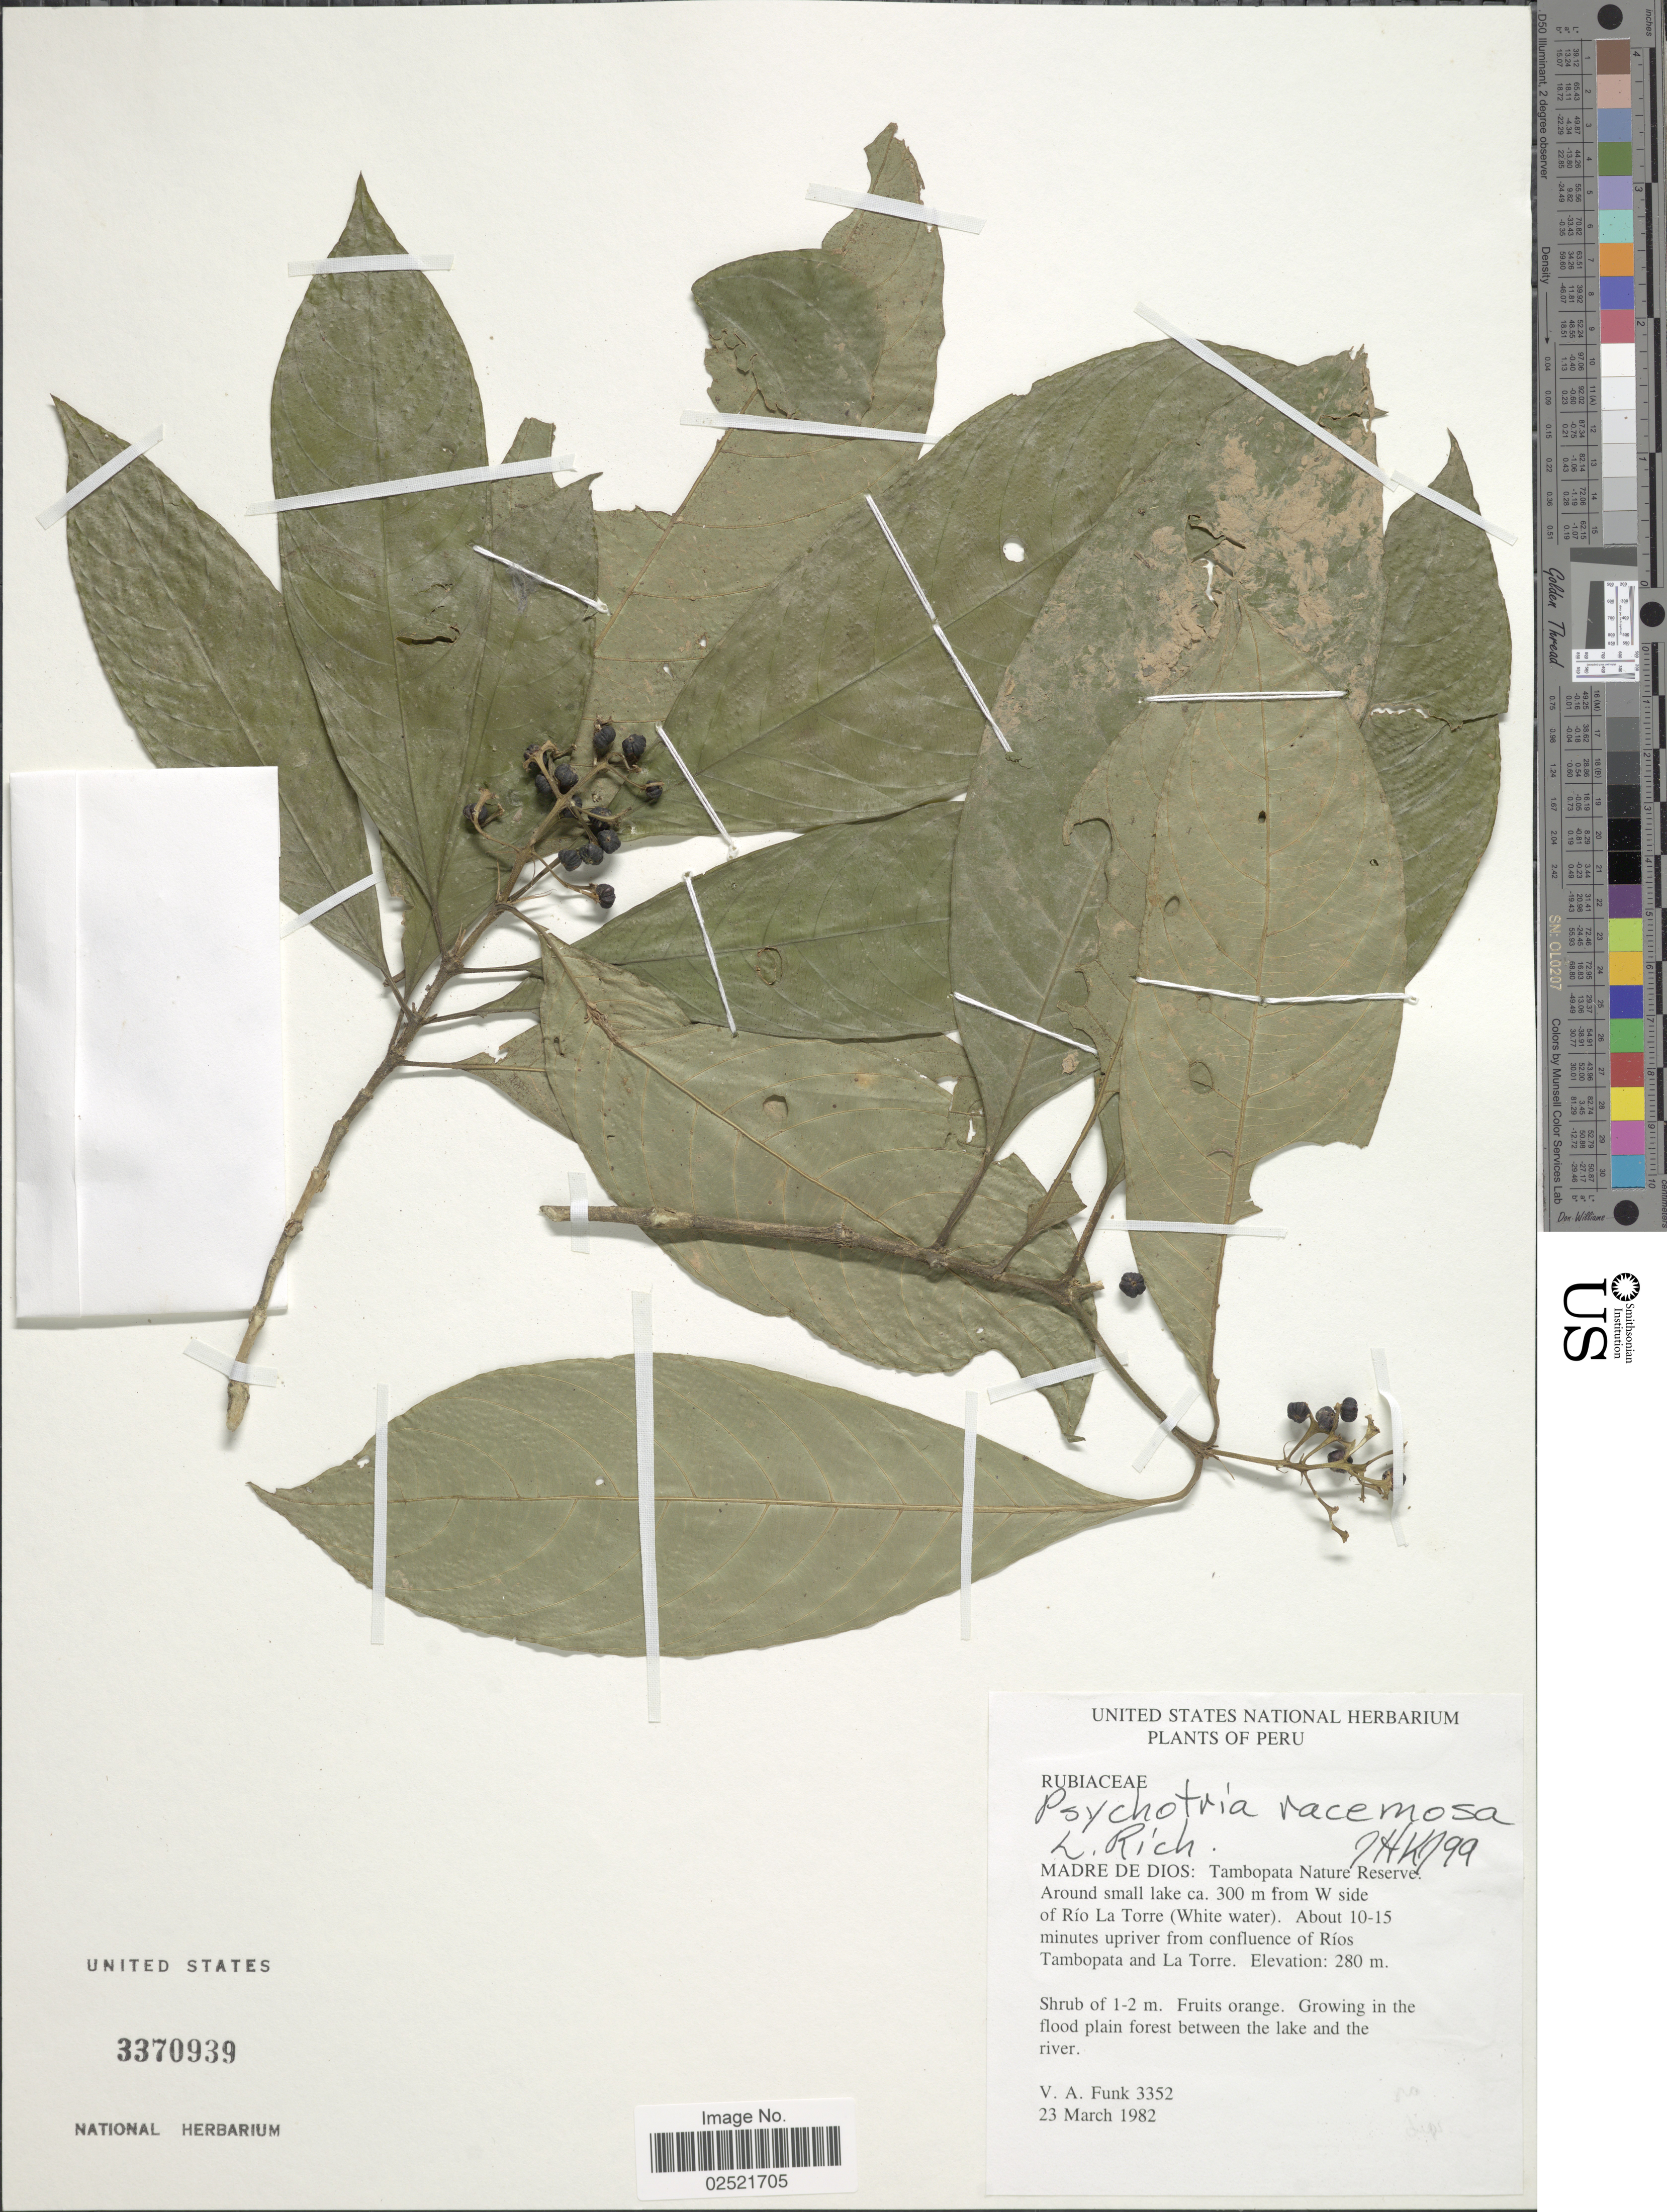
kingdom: Plantae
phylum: Tracheophyta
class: Magnoliopsida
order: Gentianales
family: Rubiaceae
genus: Psychotria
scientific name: Psychotria racemosa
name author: (Aubl.) Raeuschel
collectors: V. Funk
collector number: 3352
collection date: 1982-03-23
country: Peru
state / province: Madre de Dios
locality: Tambopata Nature Reserve, around small lake ca 300 m from W side of Rio La Torre (White water), about 10-15 minutes upriver from confluence of Rios Tambopata and La Torre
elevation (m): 280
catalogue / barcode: US 3370939